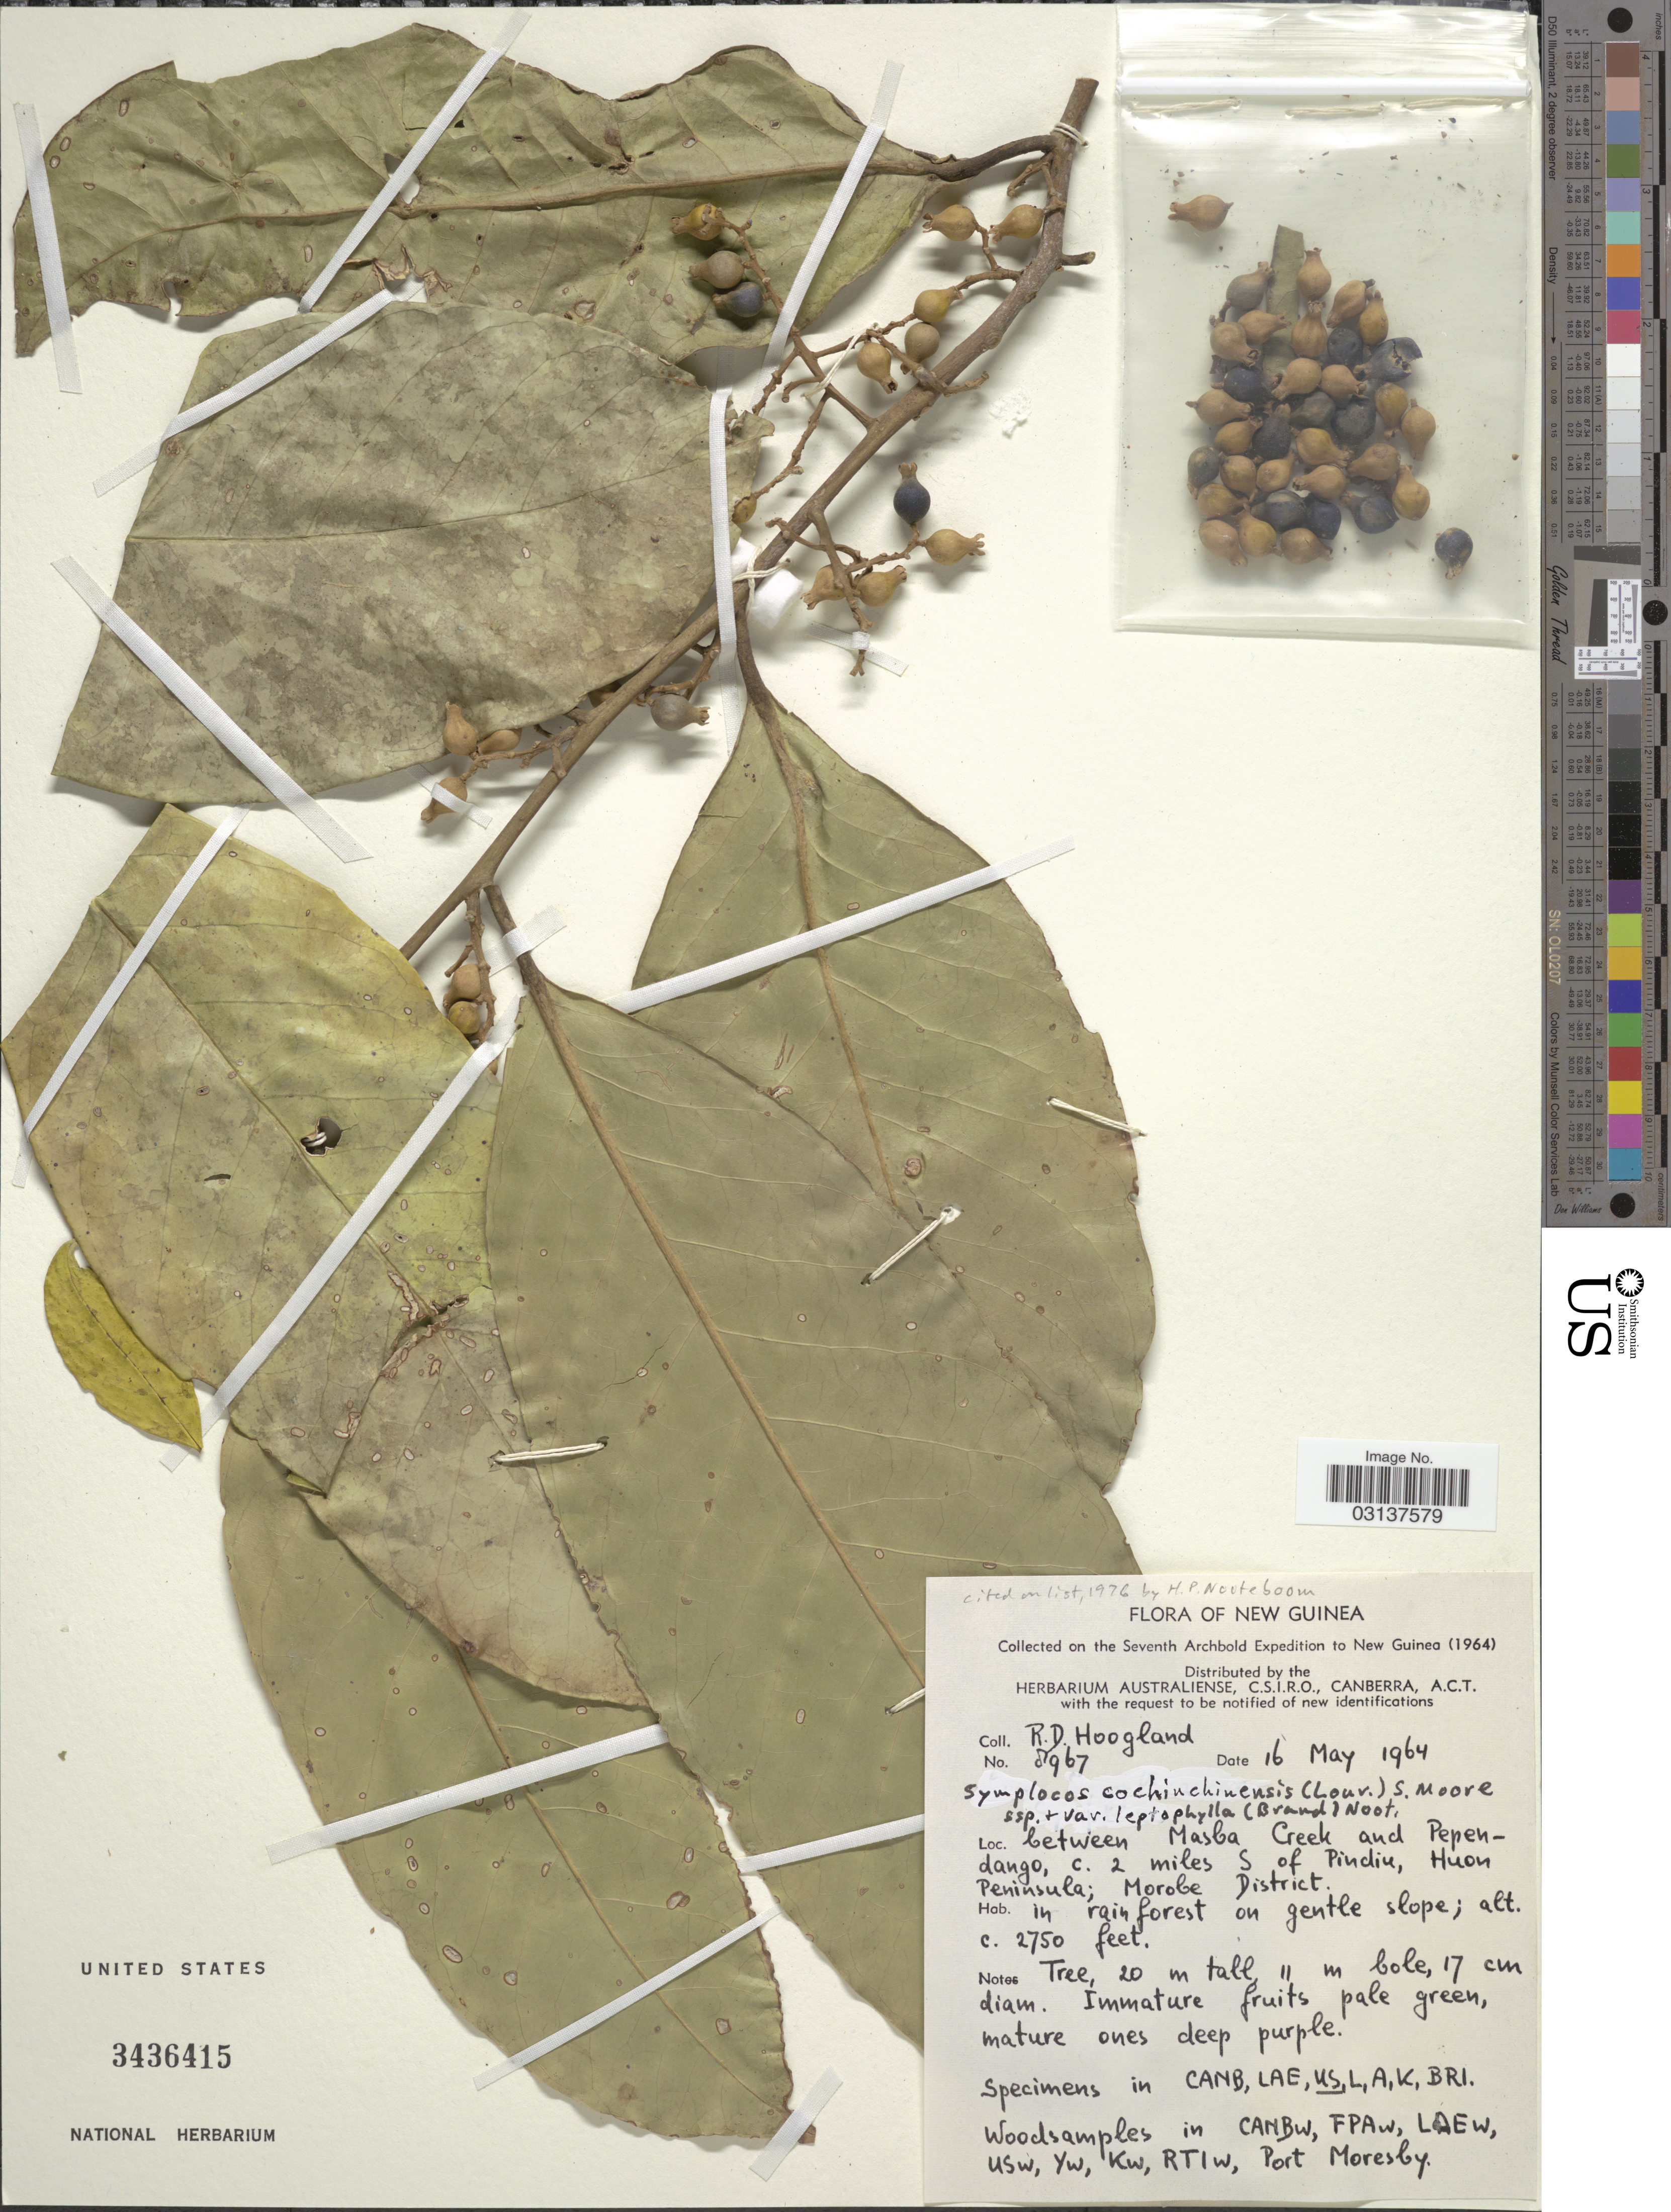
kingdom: Plantae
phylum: Tracheophyta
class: Magnoliopsida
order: Ericales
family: Symplocaceae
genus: Symplocos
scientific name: Symplocos cochinchinensis var. leptophylla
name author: (Brand) Noot.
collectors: R. D. Hoogland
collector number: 8967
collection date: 1964-05-16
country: Papua New Guinea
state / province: Morobe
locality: New Guinea, between Masba Creek and Pependango, c. 2 miles S of Pindiu, Huon Peninsula.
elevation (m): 838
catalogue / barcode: US 3436415